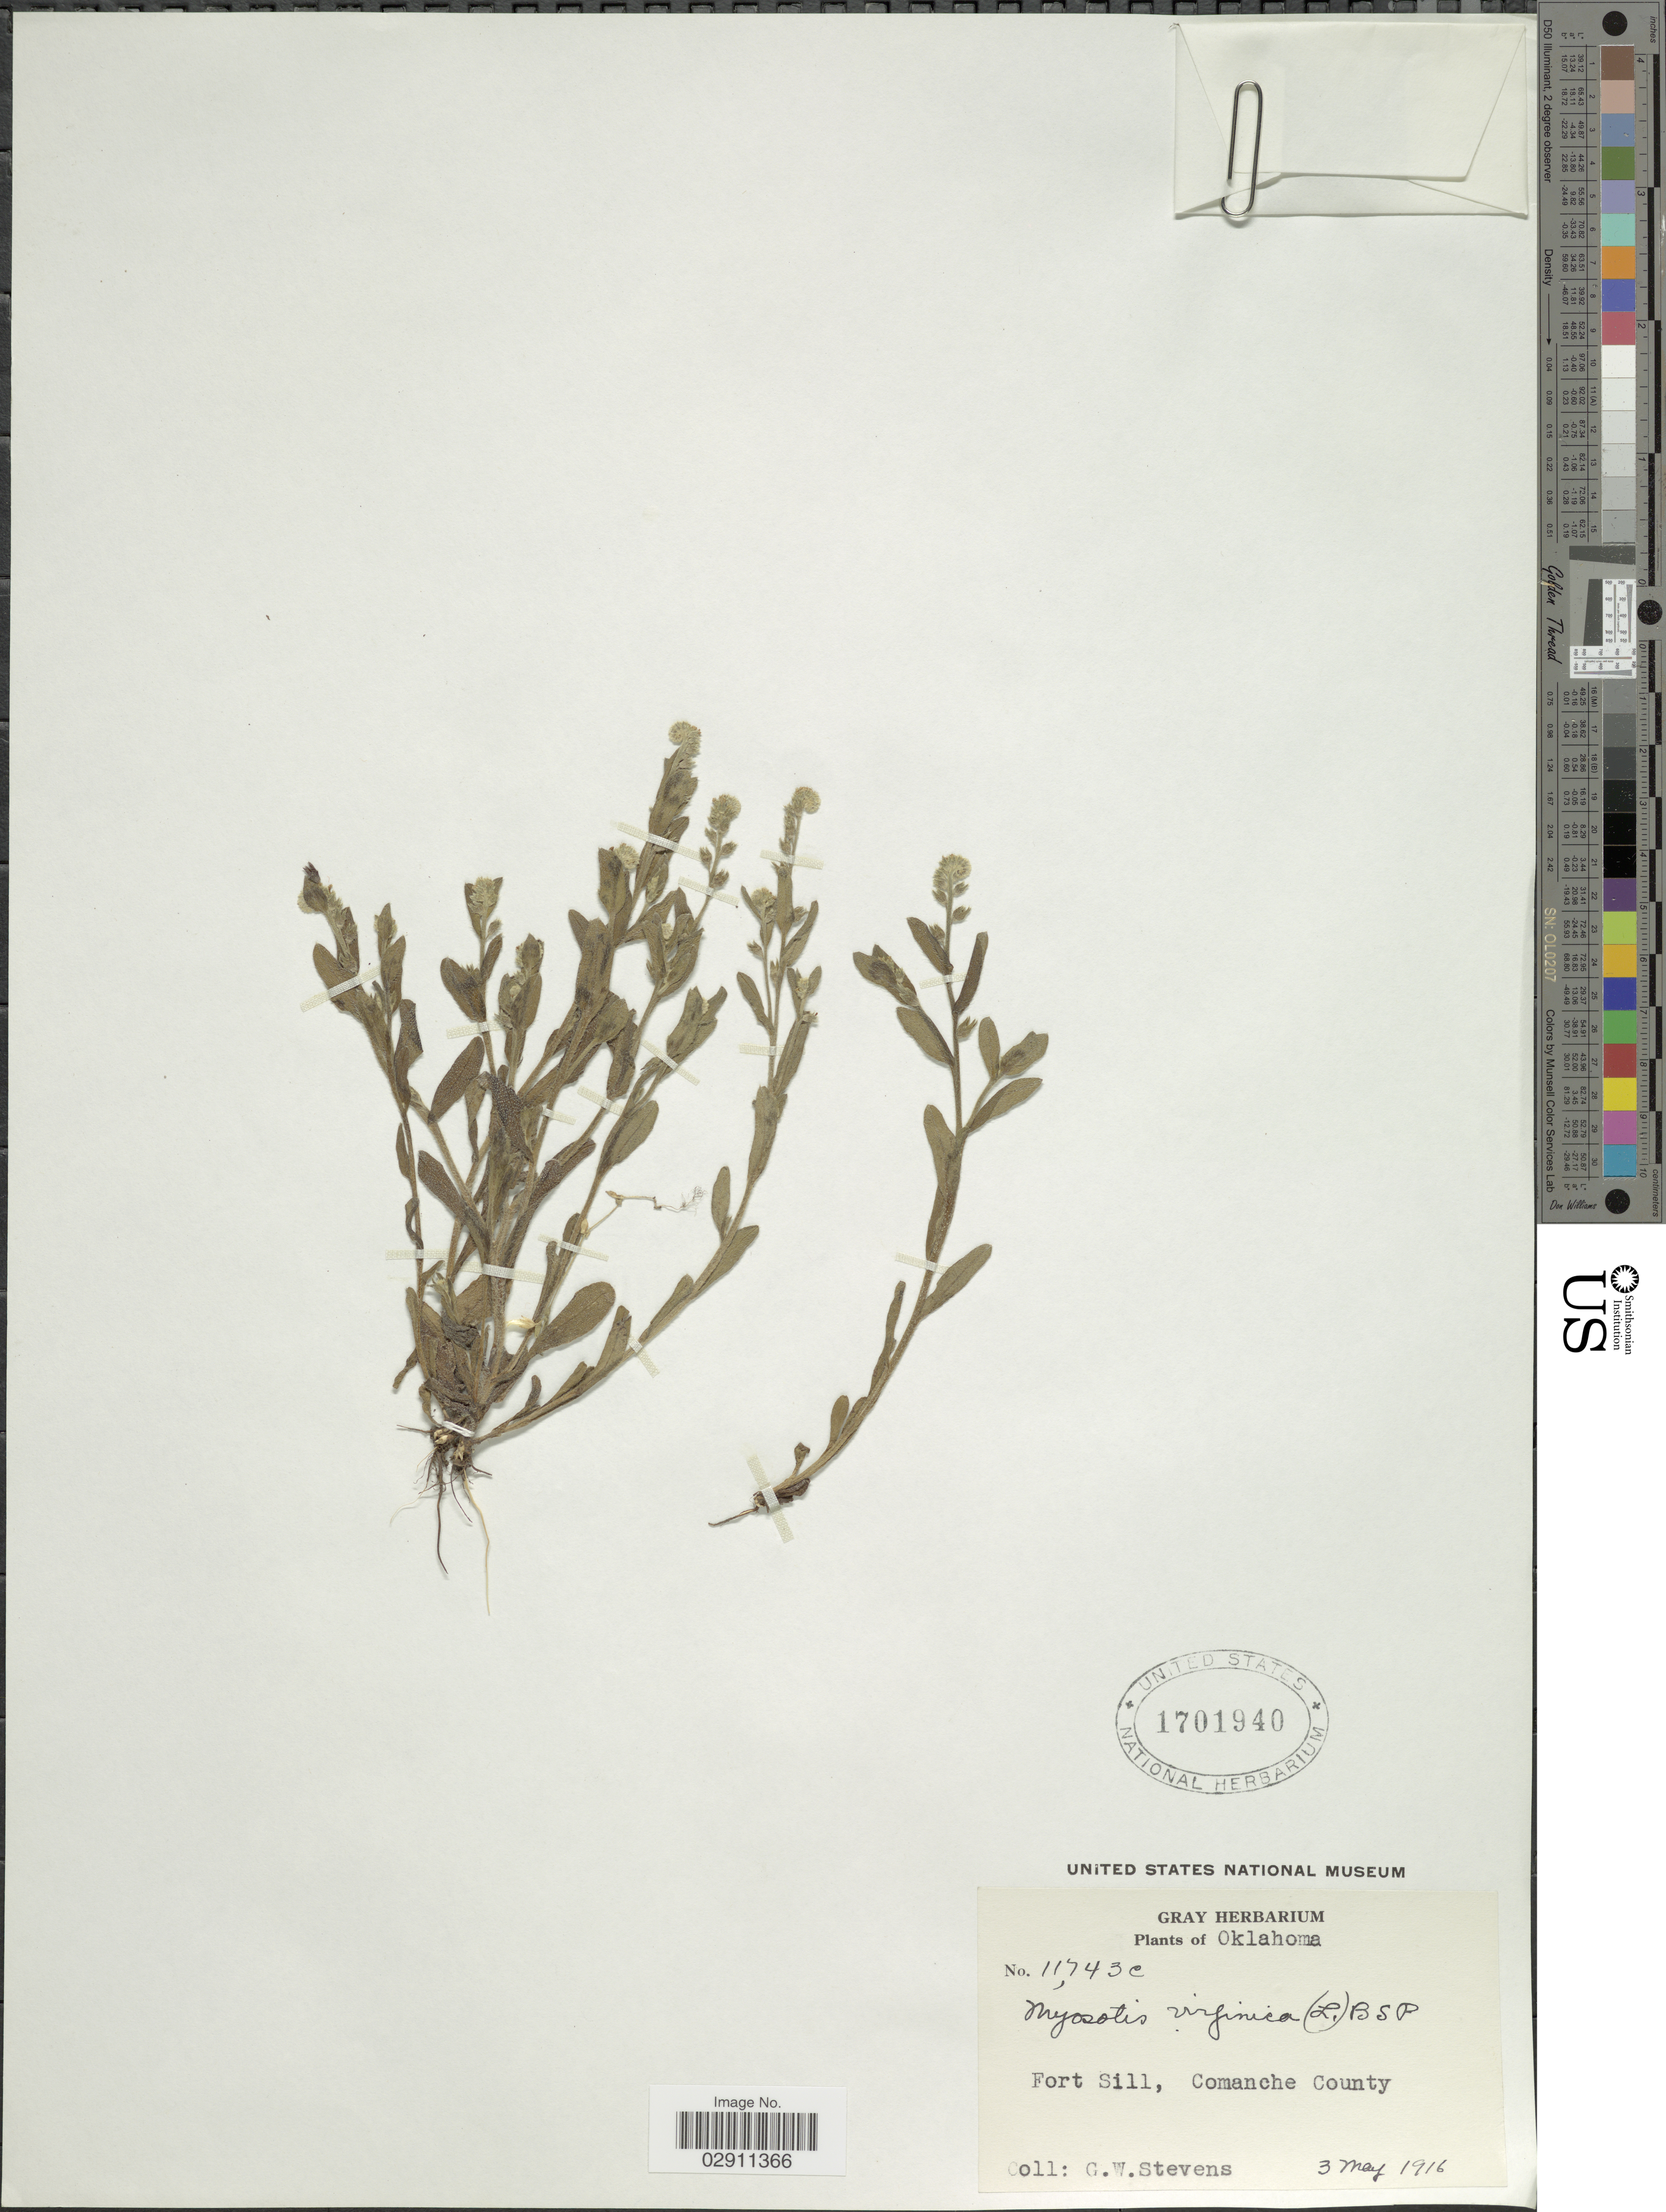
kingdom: Plantae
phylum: Tracheophyta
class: Magnoliopsida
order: Boraginales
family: Boraginaceae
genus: Myosotis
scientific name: Myosotis verna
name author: Nutt.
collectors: G. W. Stevens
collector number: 11743c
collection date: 1916-05-03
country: United States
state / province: Oklahoma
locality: Fort Sill, Comanche County.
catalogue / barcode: US 1701940